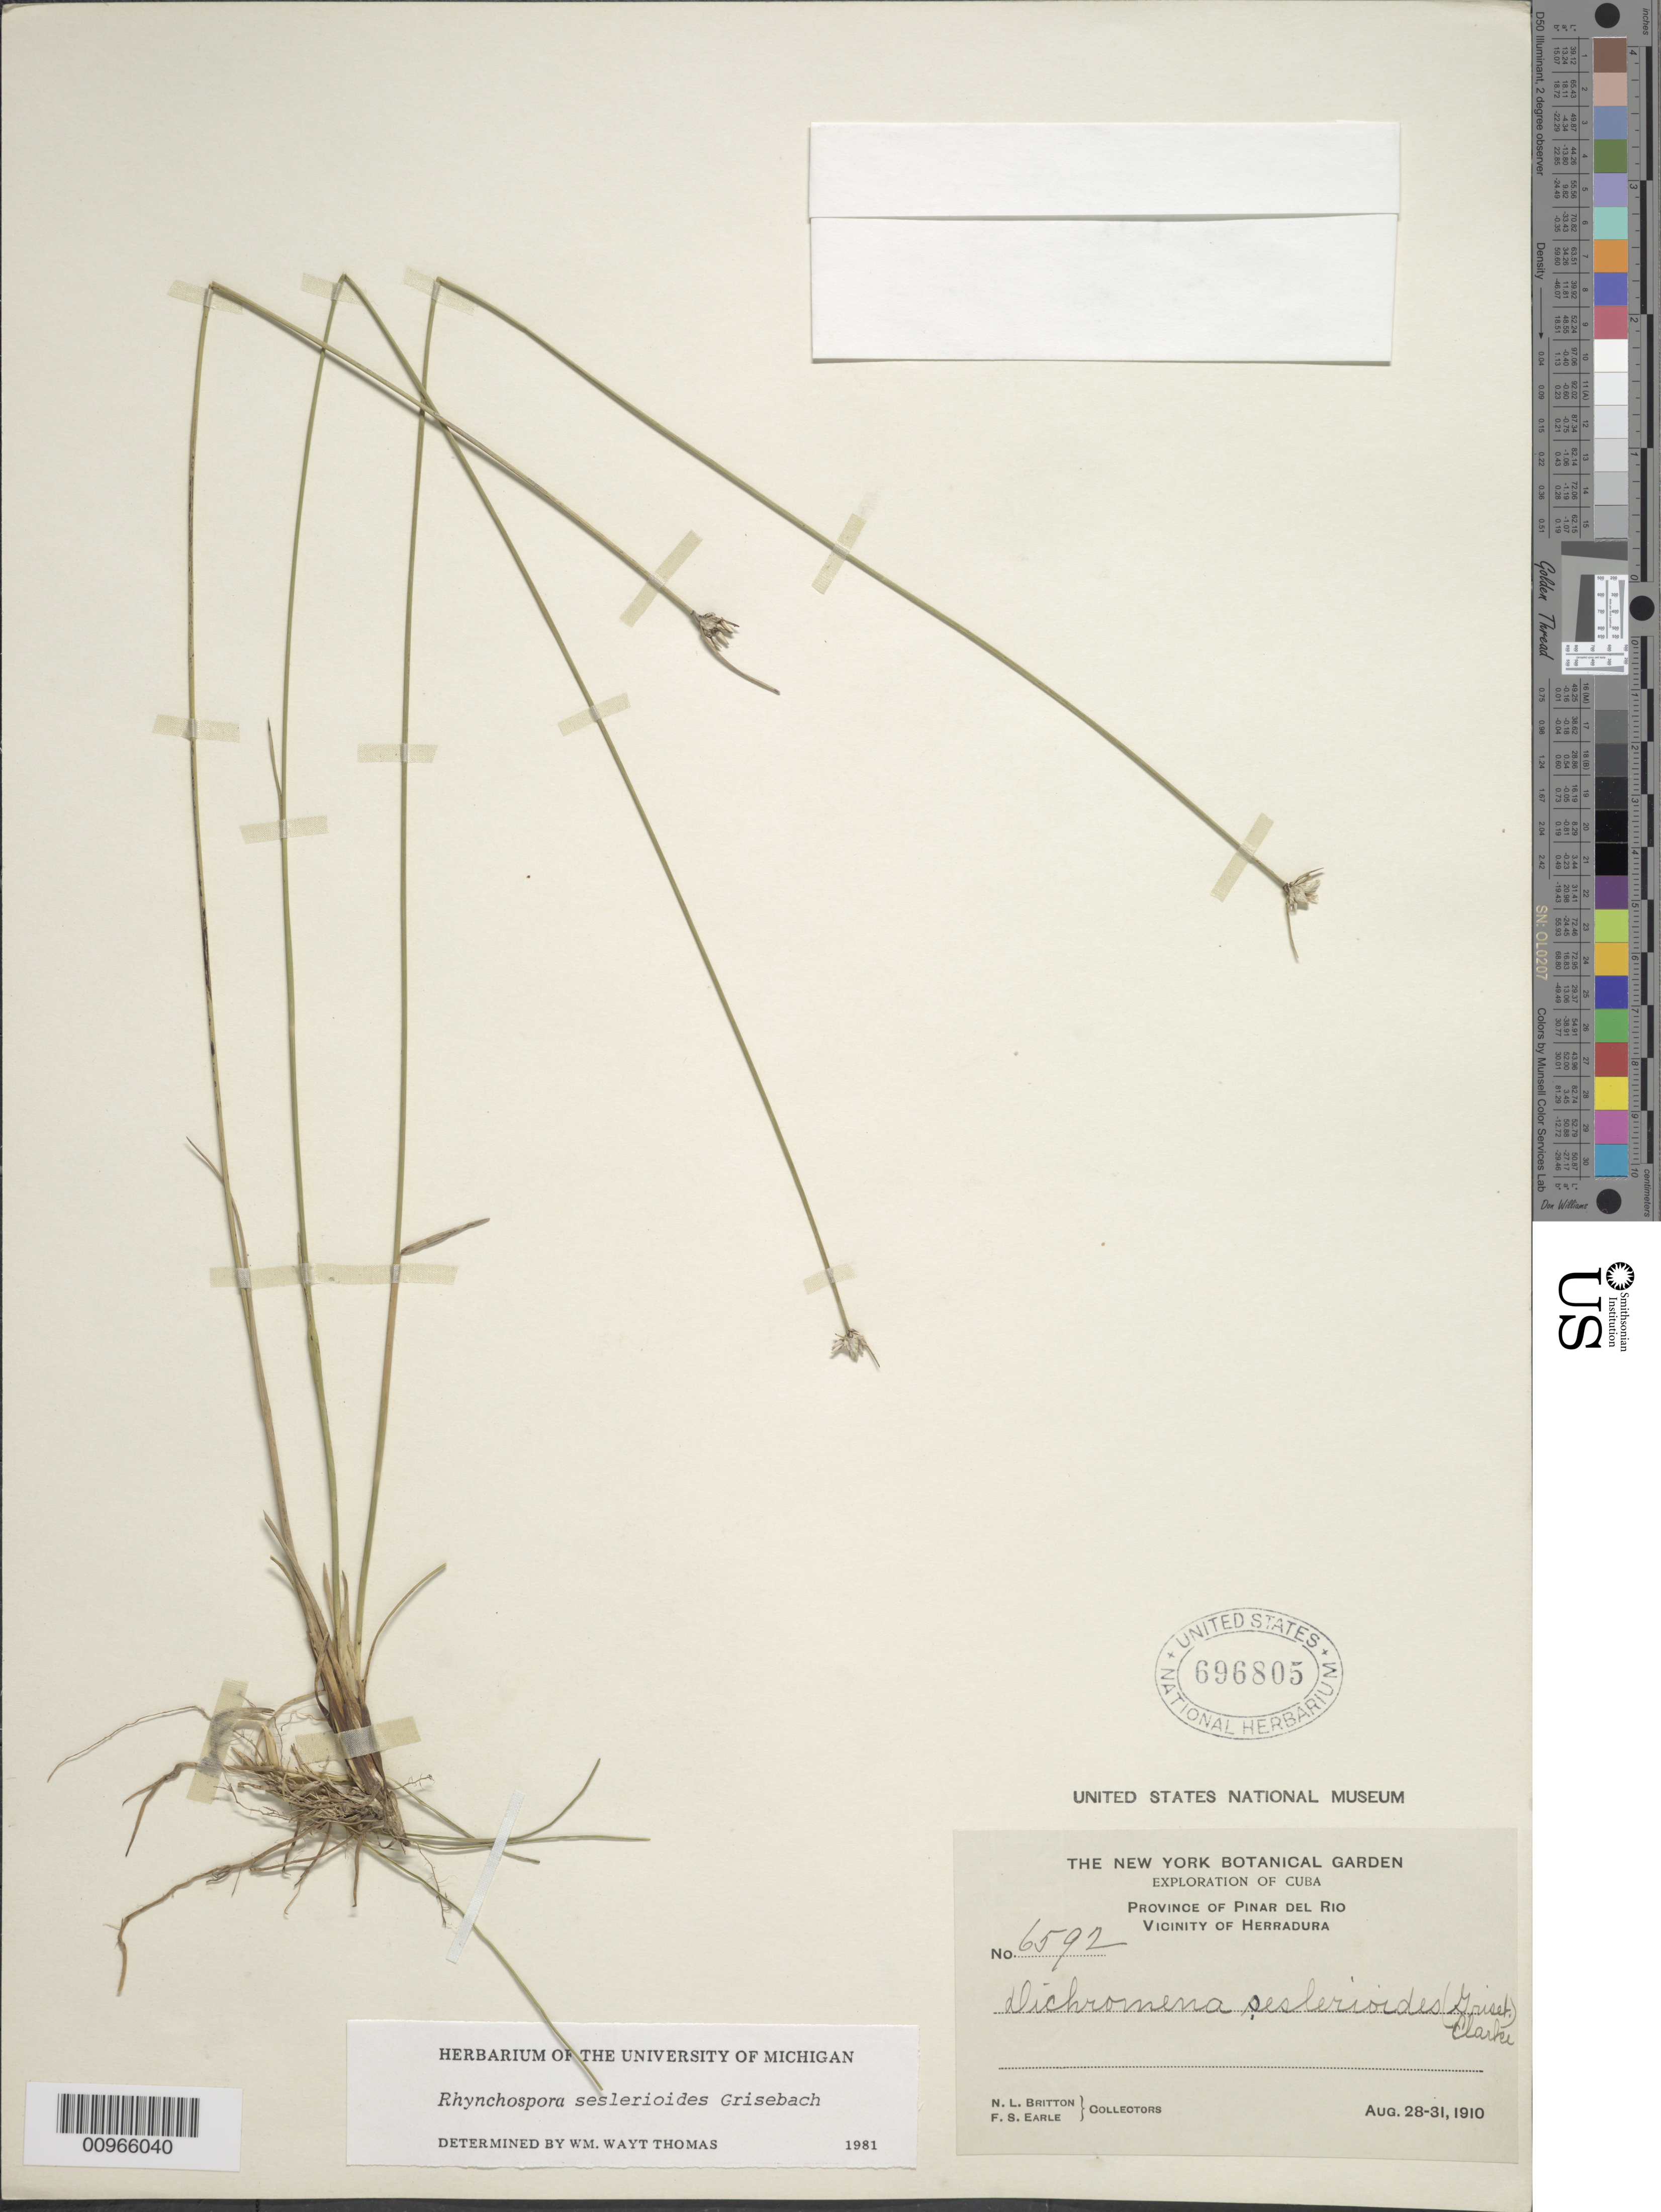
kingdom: Plantae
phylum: Tracheophyta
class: Liliopsida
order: Poales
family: Cyperaceae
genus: Rhynchospora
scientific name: Rhynchospora seslerioides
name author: Griseb.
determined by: Thomas, W. W.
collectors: N. Britton & F. S. Earle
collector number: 6592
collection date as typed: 28 Aug 1910 to 31 Aug 1910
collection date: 1910-08-28/1910-08-31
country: Cuba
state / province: Pinar del Rio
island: Cuba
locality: Vicinity of Herradura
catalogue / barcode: US 696805